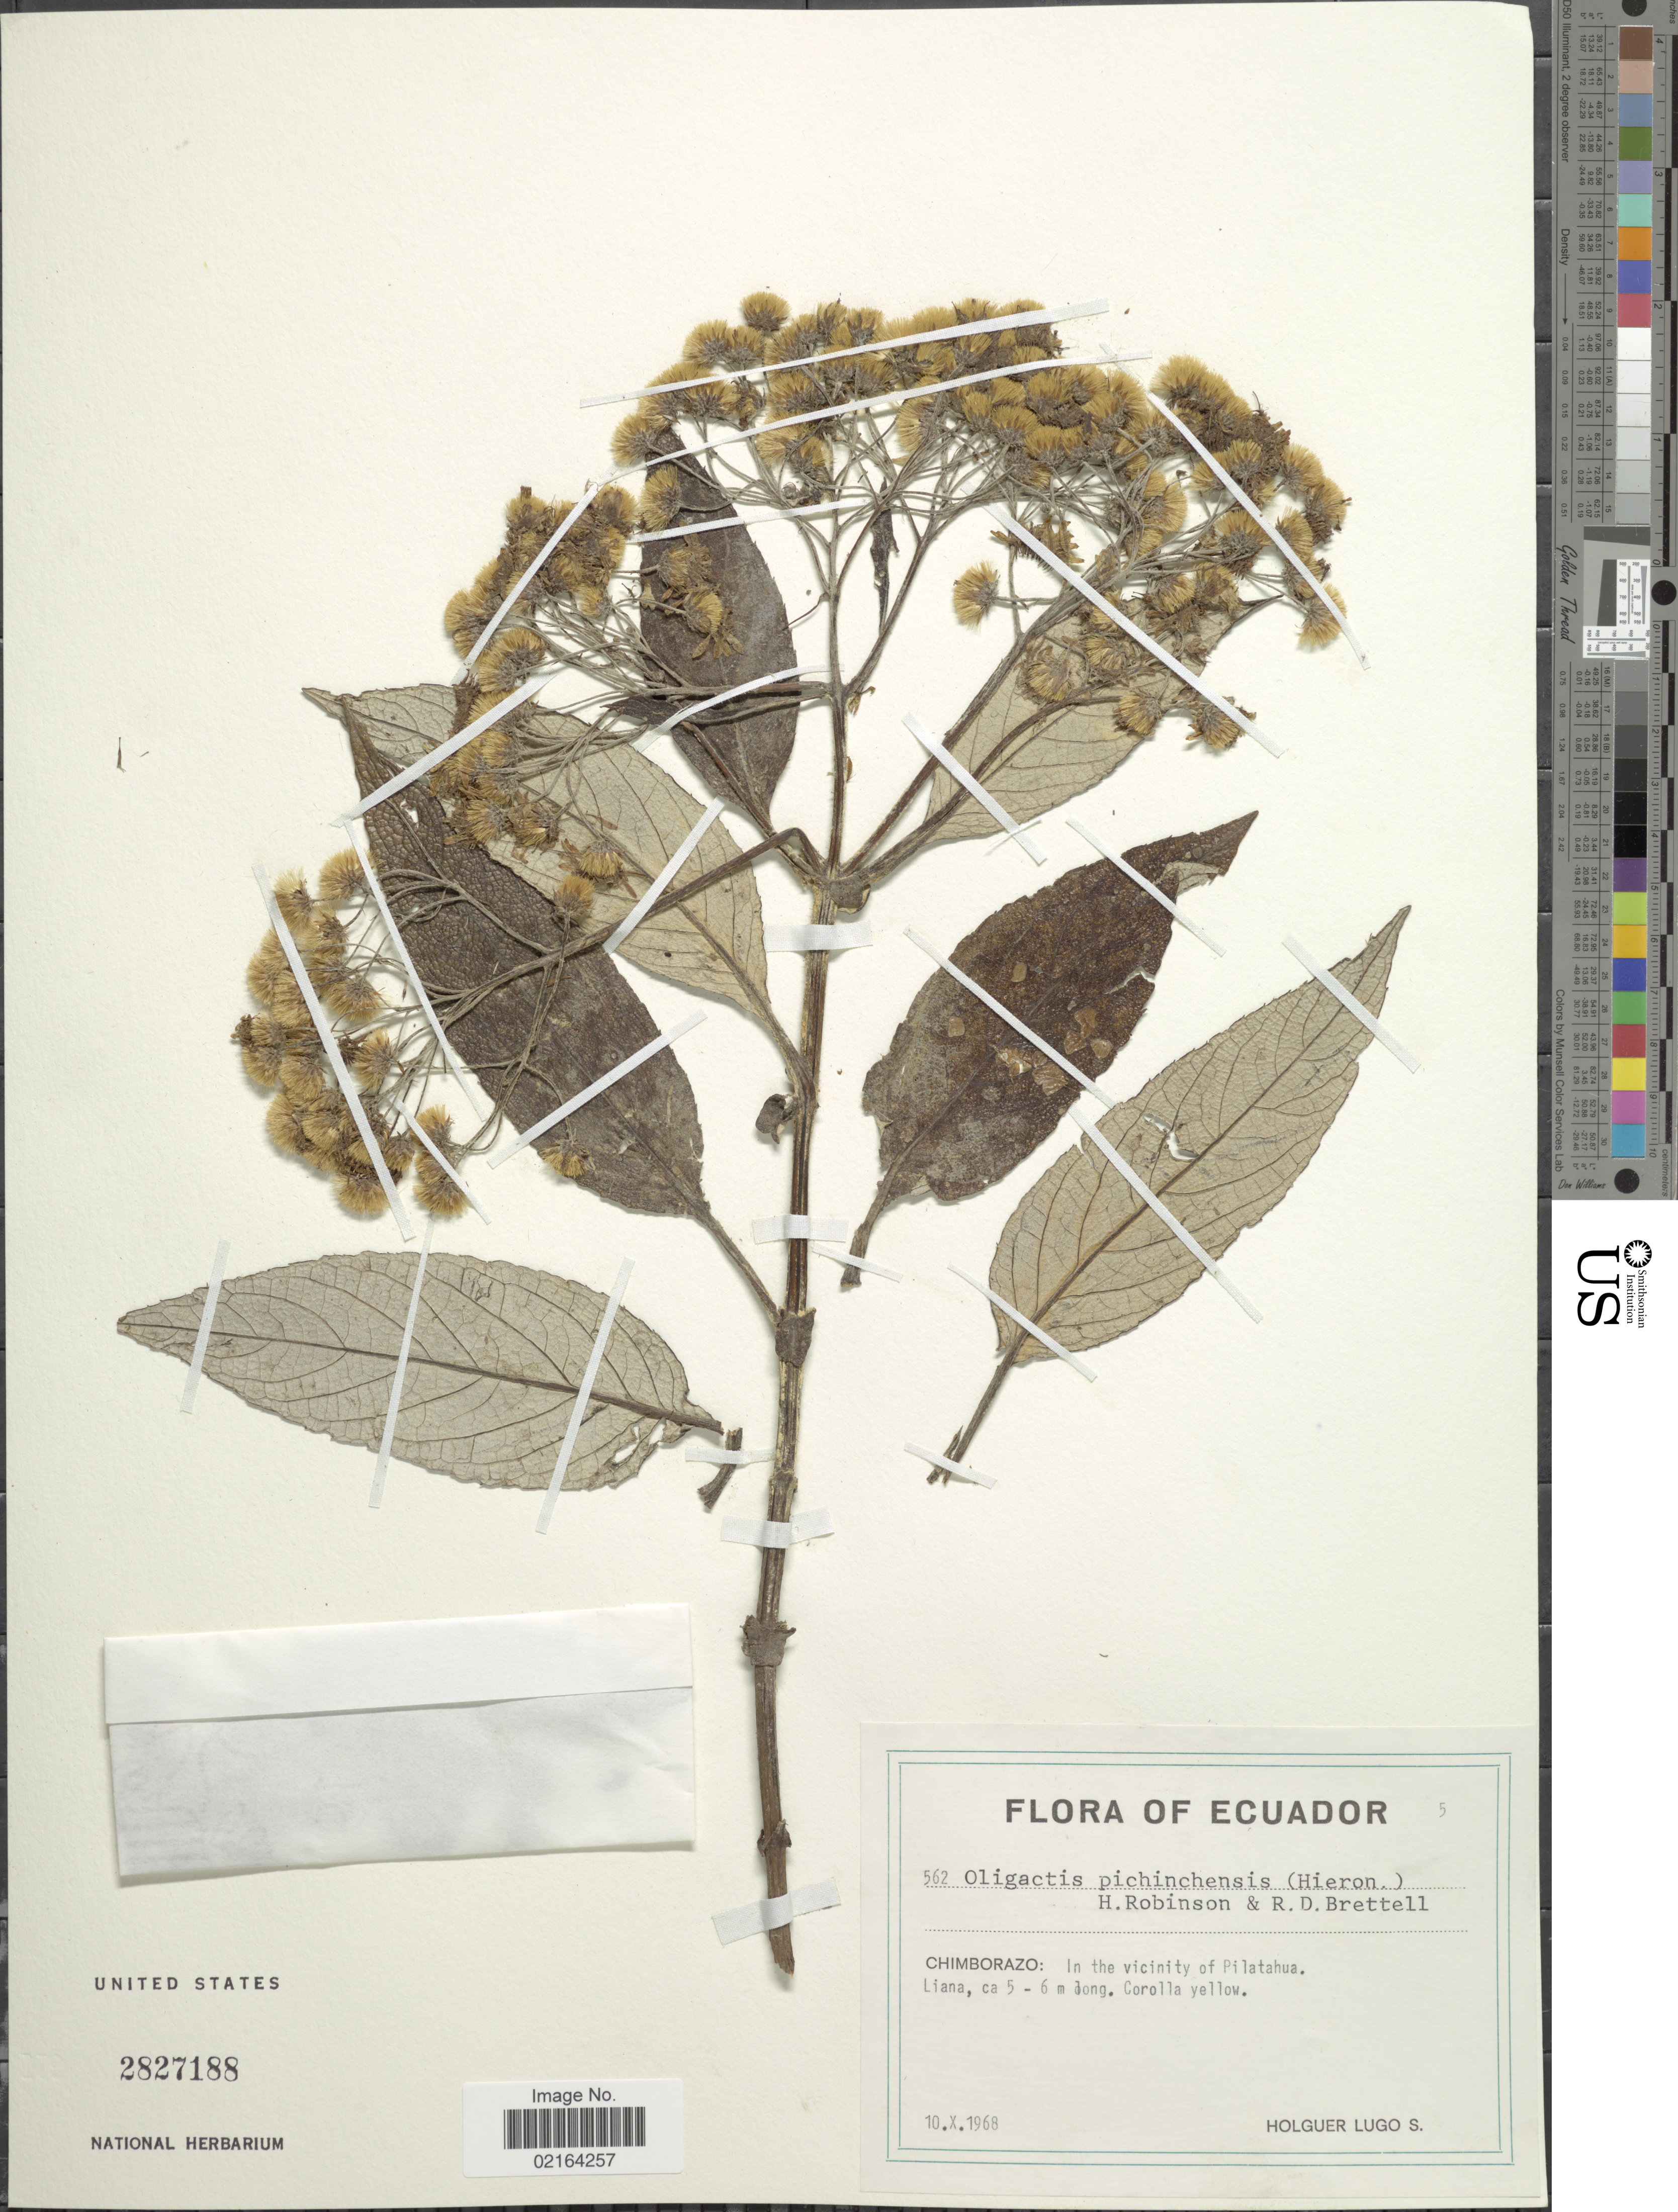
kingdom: Plantae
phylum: Tracheophyta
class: Magnoliopsida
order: Asterales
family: Asteraceae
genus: Sampera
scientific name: Sampera cusalaguense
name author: (Hieron.) V.A. Funk & H. Rob.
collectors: H. Lugo S.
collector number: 562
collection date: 1968-10-10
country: Ecuador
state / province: Chimborazo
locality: Chimborazo: In the vicinity of Pilatahua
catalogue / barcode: US 2827188